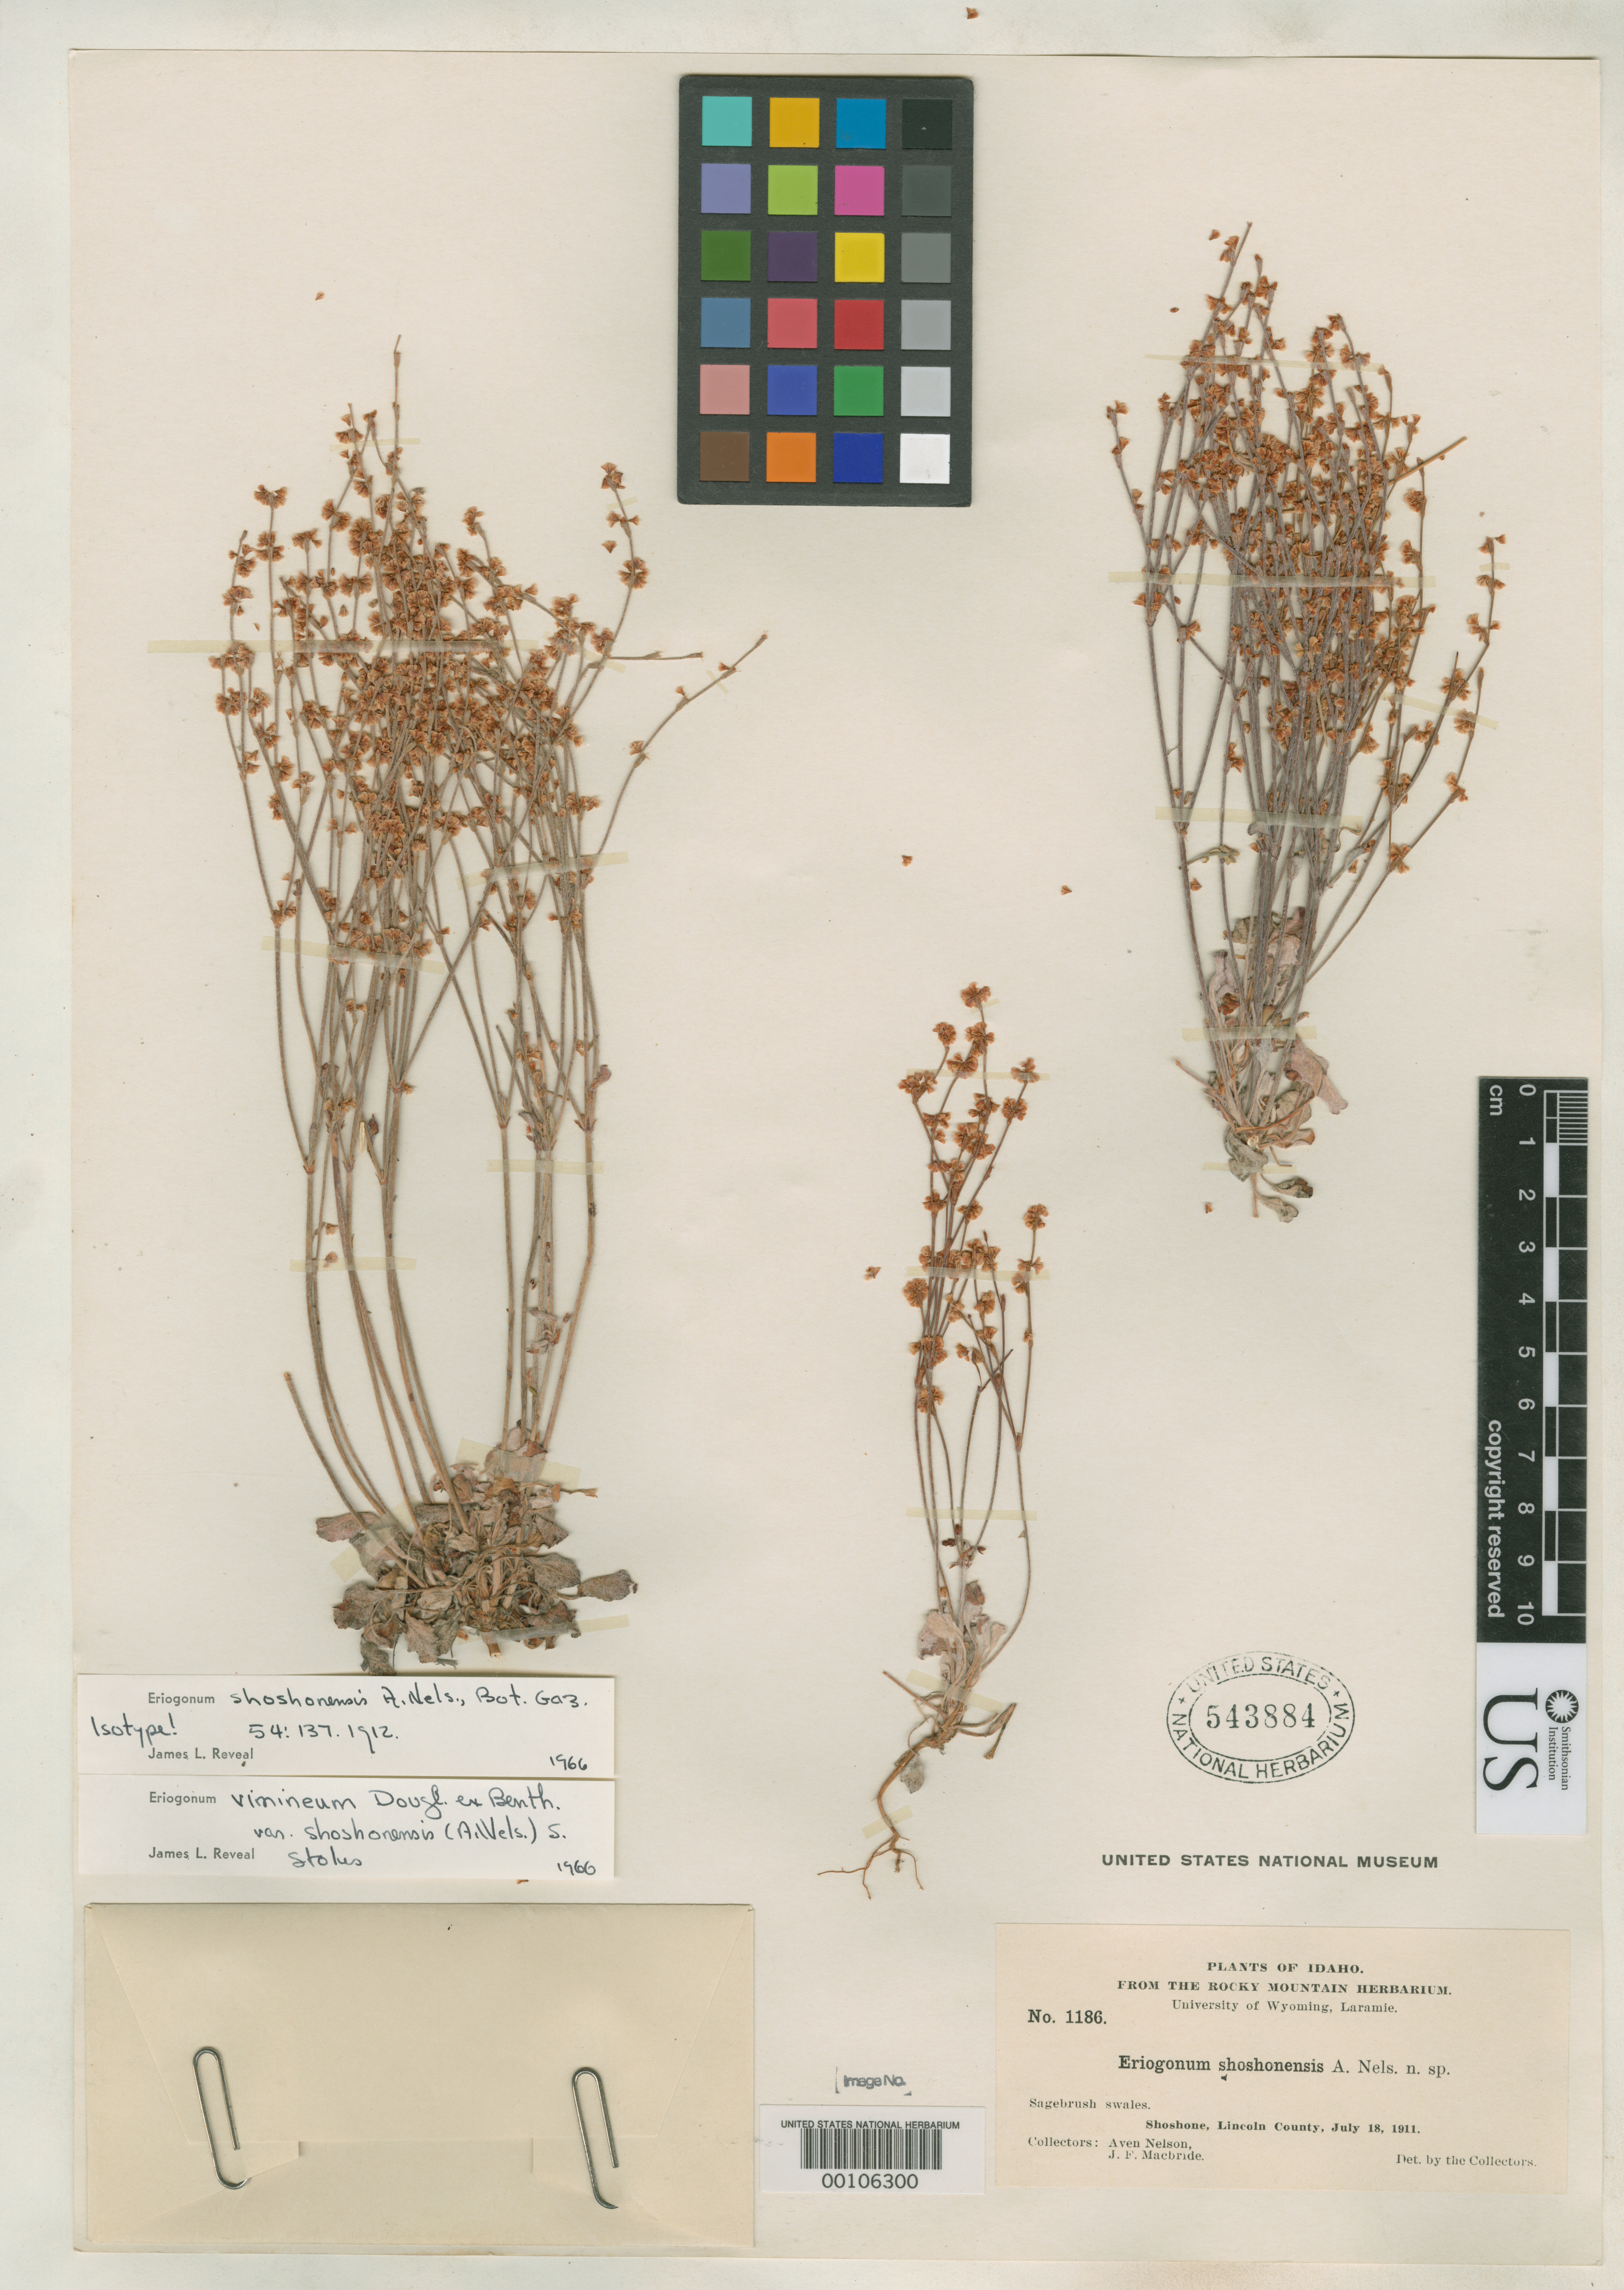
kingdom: Plantae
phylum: Tracheophyta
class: Magnoliopsida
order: Caryophyllales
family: Polygonaceae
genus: Eriogonum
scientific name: Eriogonum shoshonensis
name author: A. Nelson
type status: Isotype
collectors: A. Nelson & J. F. Macbride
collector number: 1186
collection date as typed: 18 Jul 1911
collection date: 1911-07-18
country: United States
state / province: Idaho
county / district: Lincoln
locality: Shoshone.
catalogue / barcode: US 543884